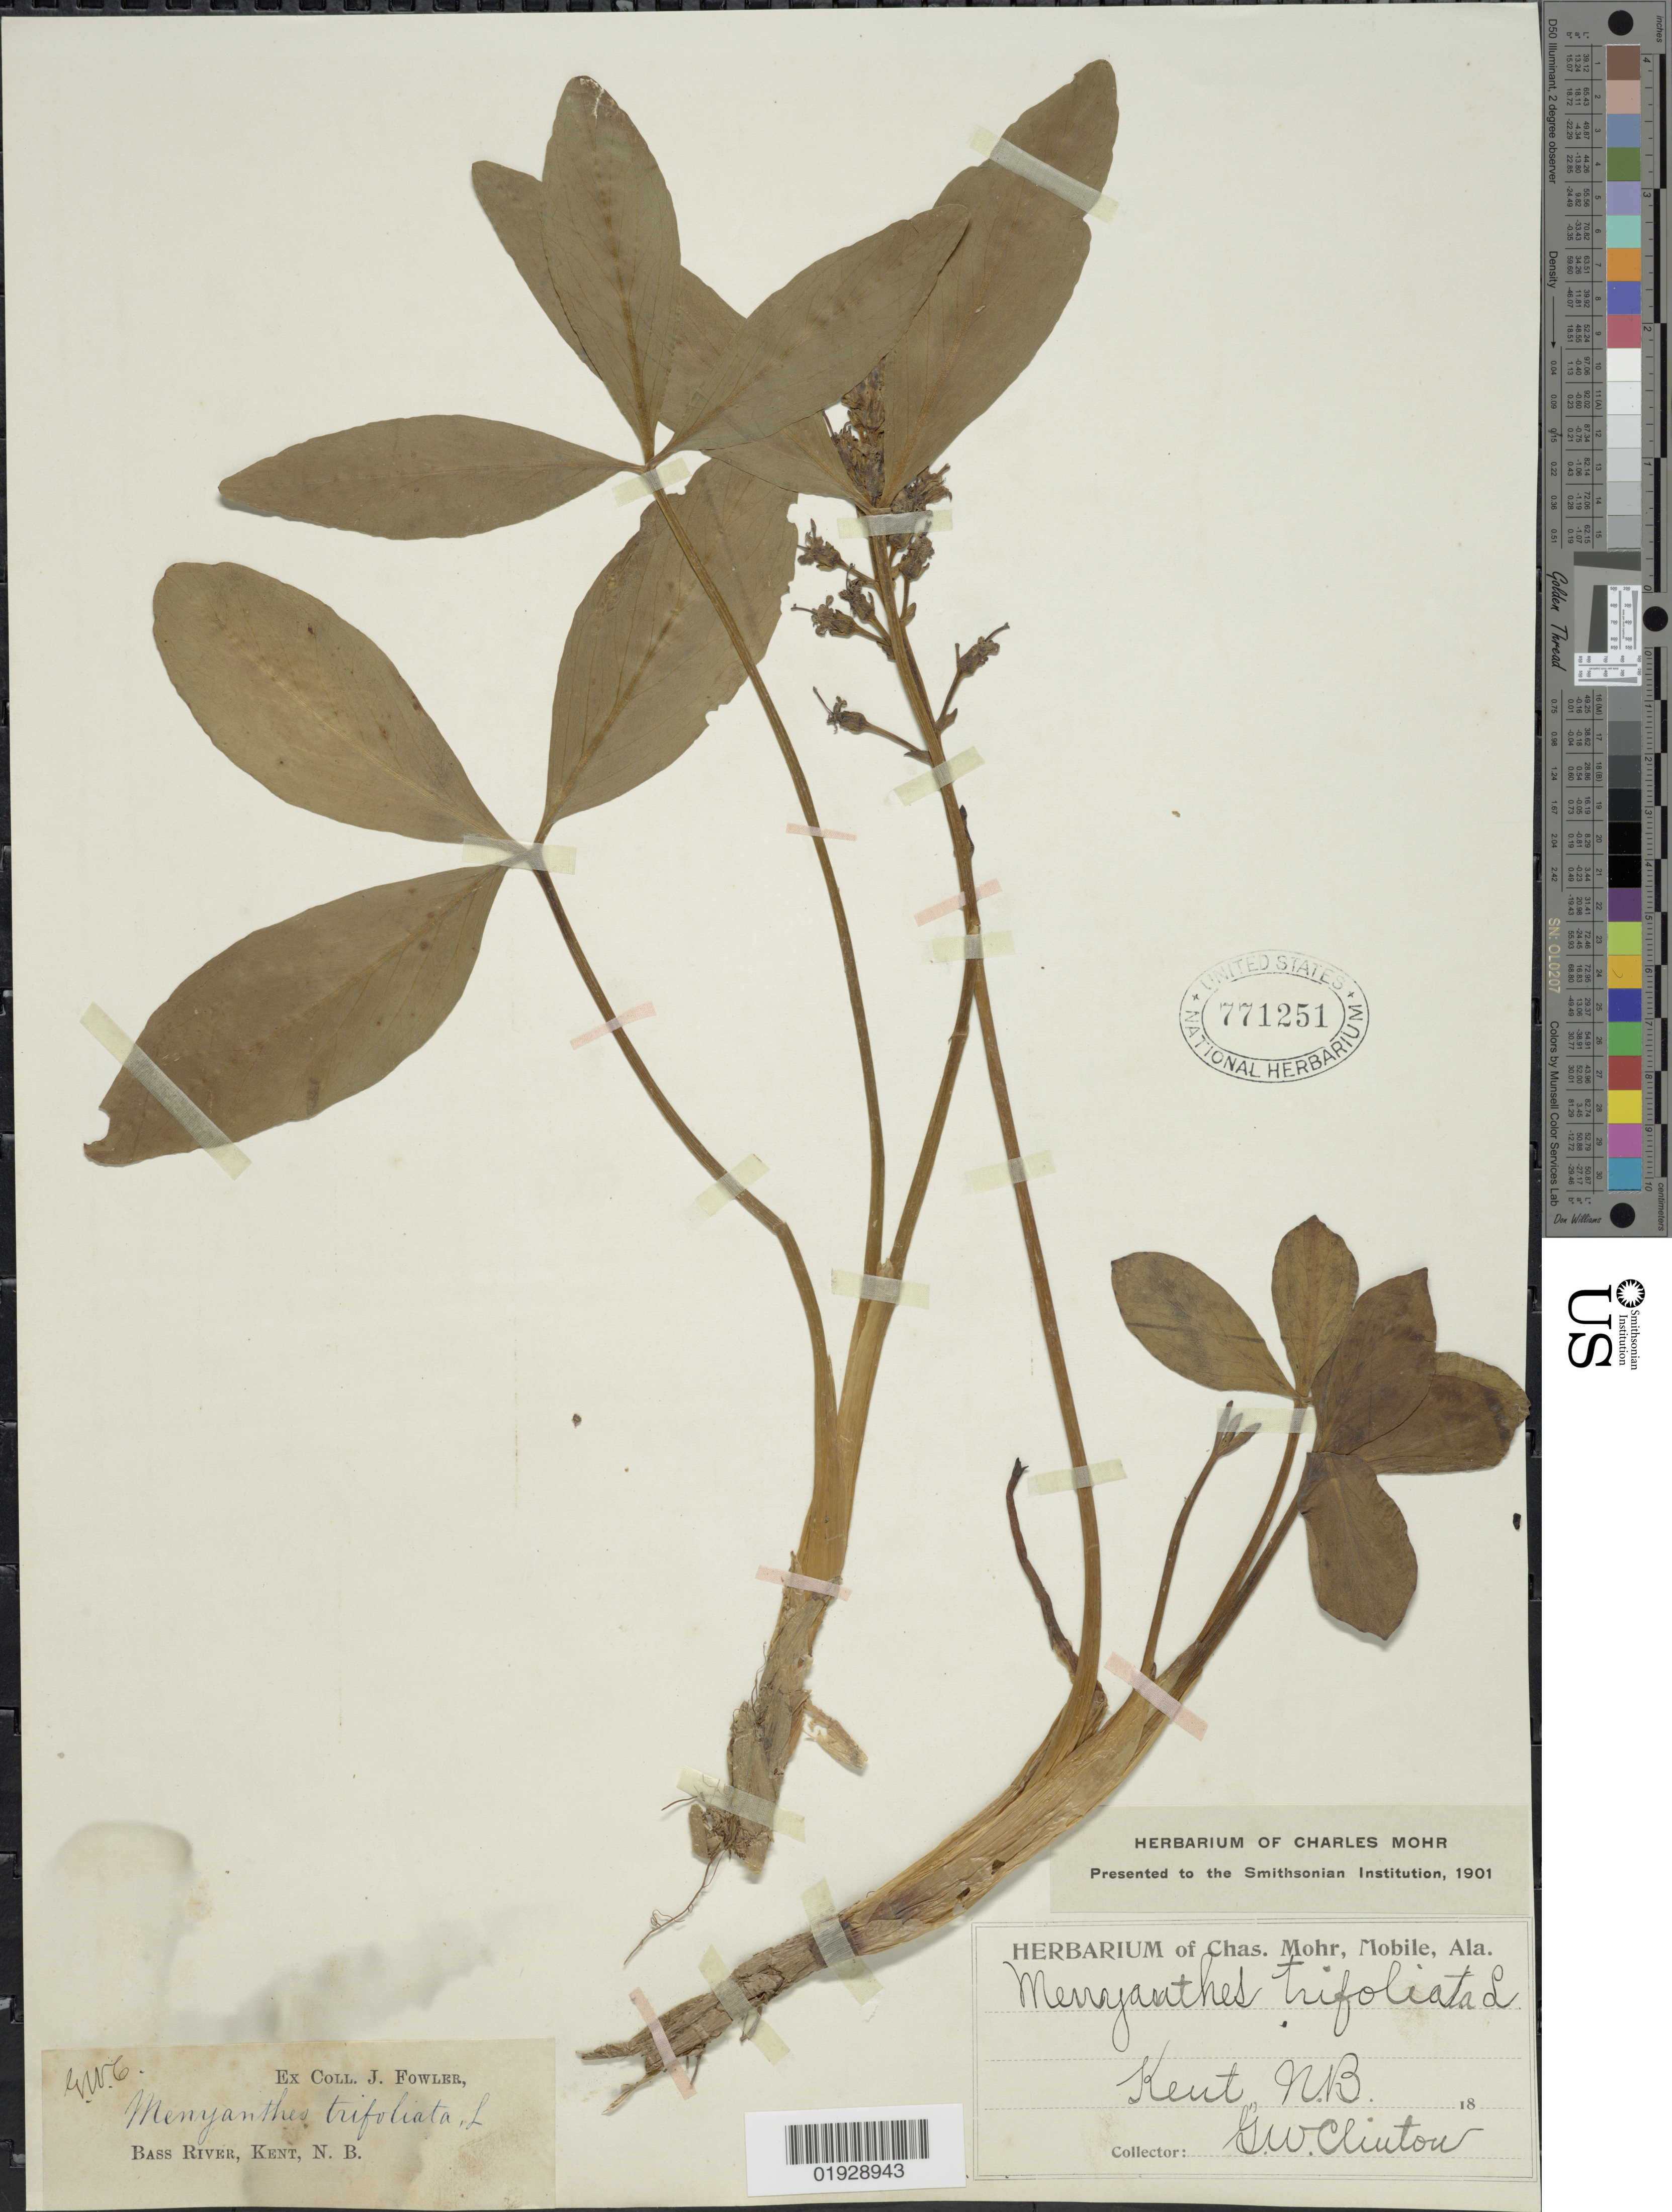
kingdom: Plantae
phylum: Tracheophyta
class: Magnoliopsida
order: Asterales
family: Menyanthaceae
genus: Menyanthes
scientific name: Menyanthes trifoliata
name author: L.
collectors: G. W. Clinton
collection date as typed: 18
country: Canada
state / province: New Brunswick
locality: Bass River, Kent, N.B.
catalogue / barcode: US 771251